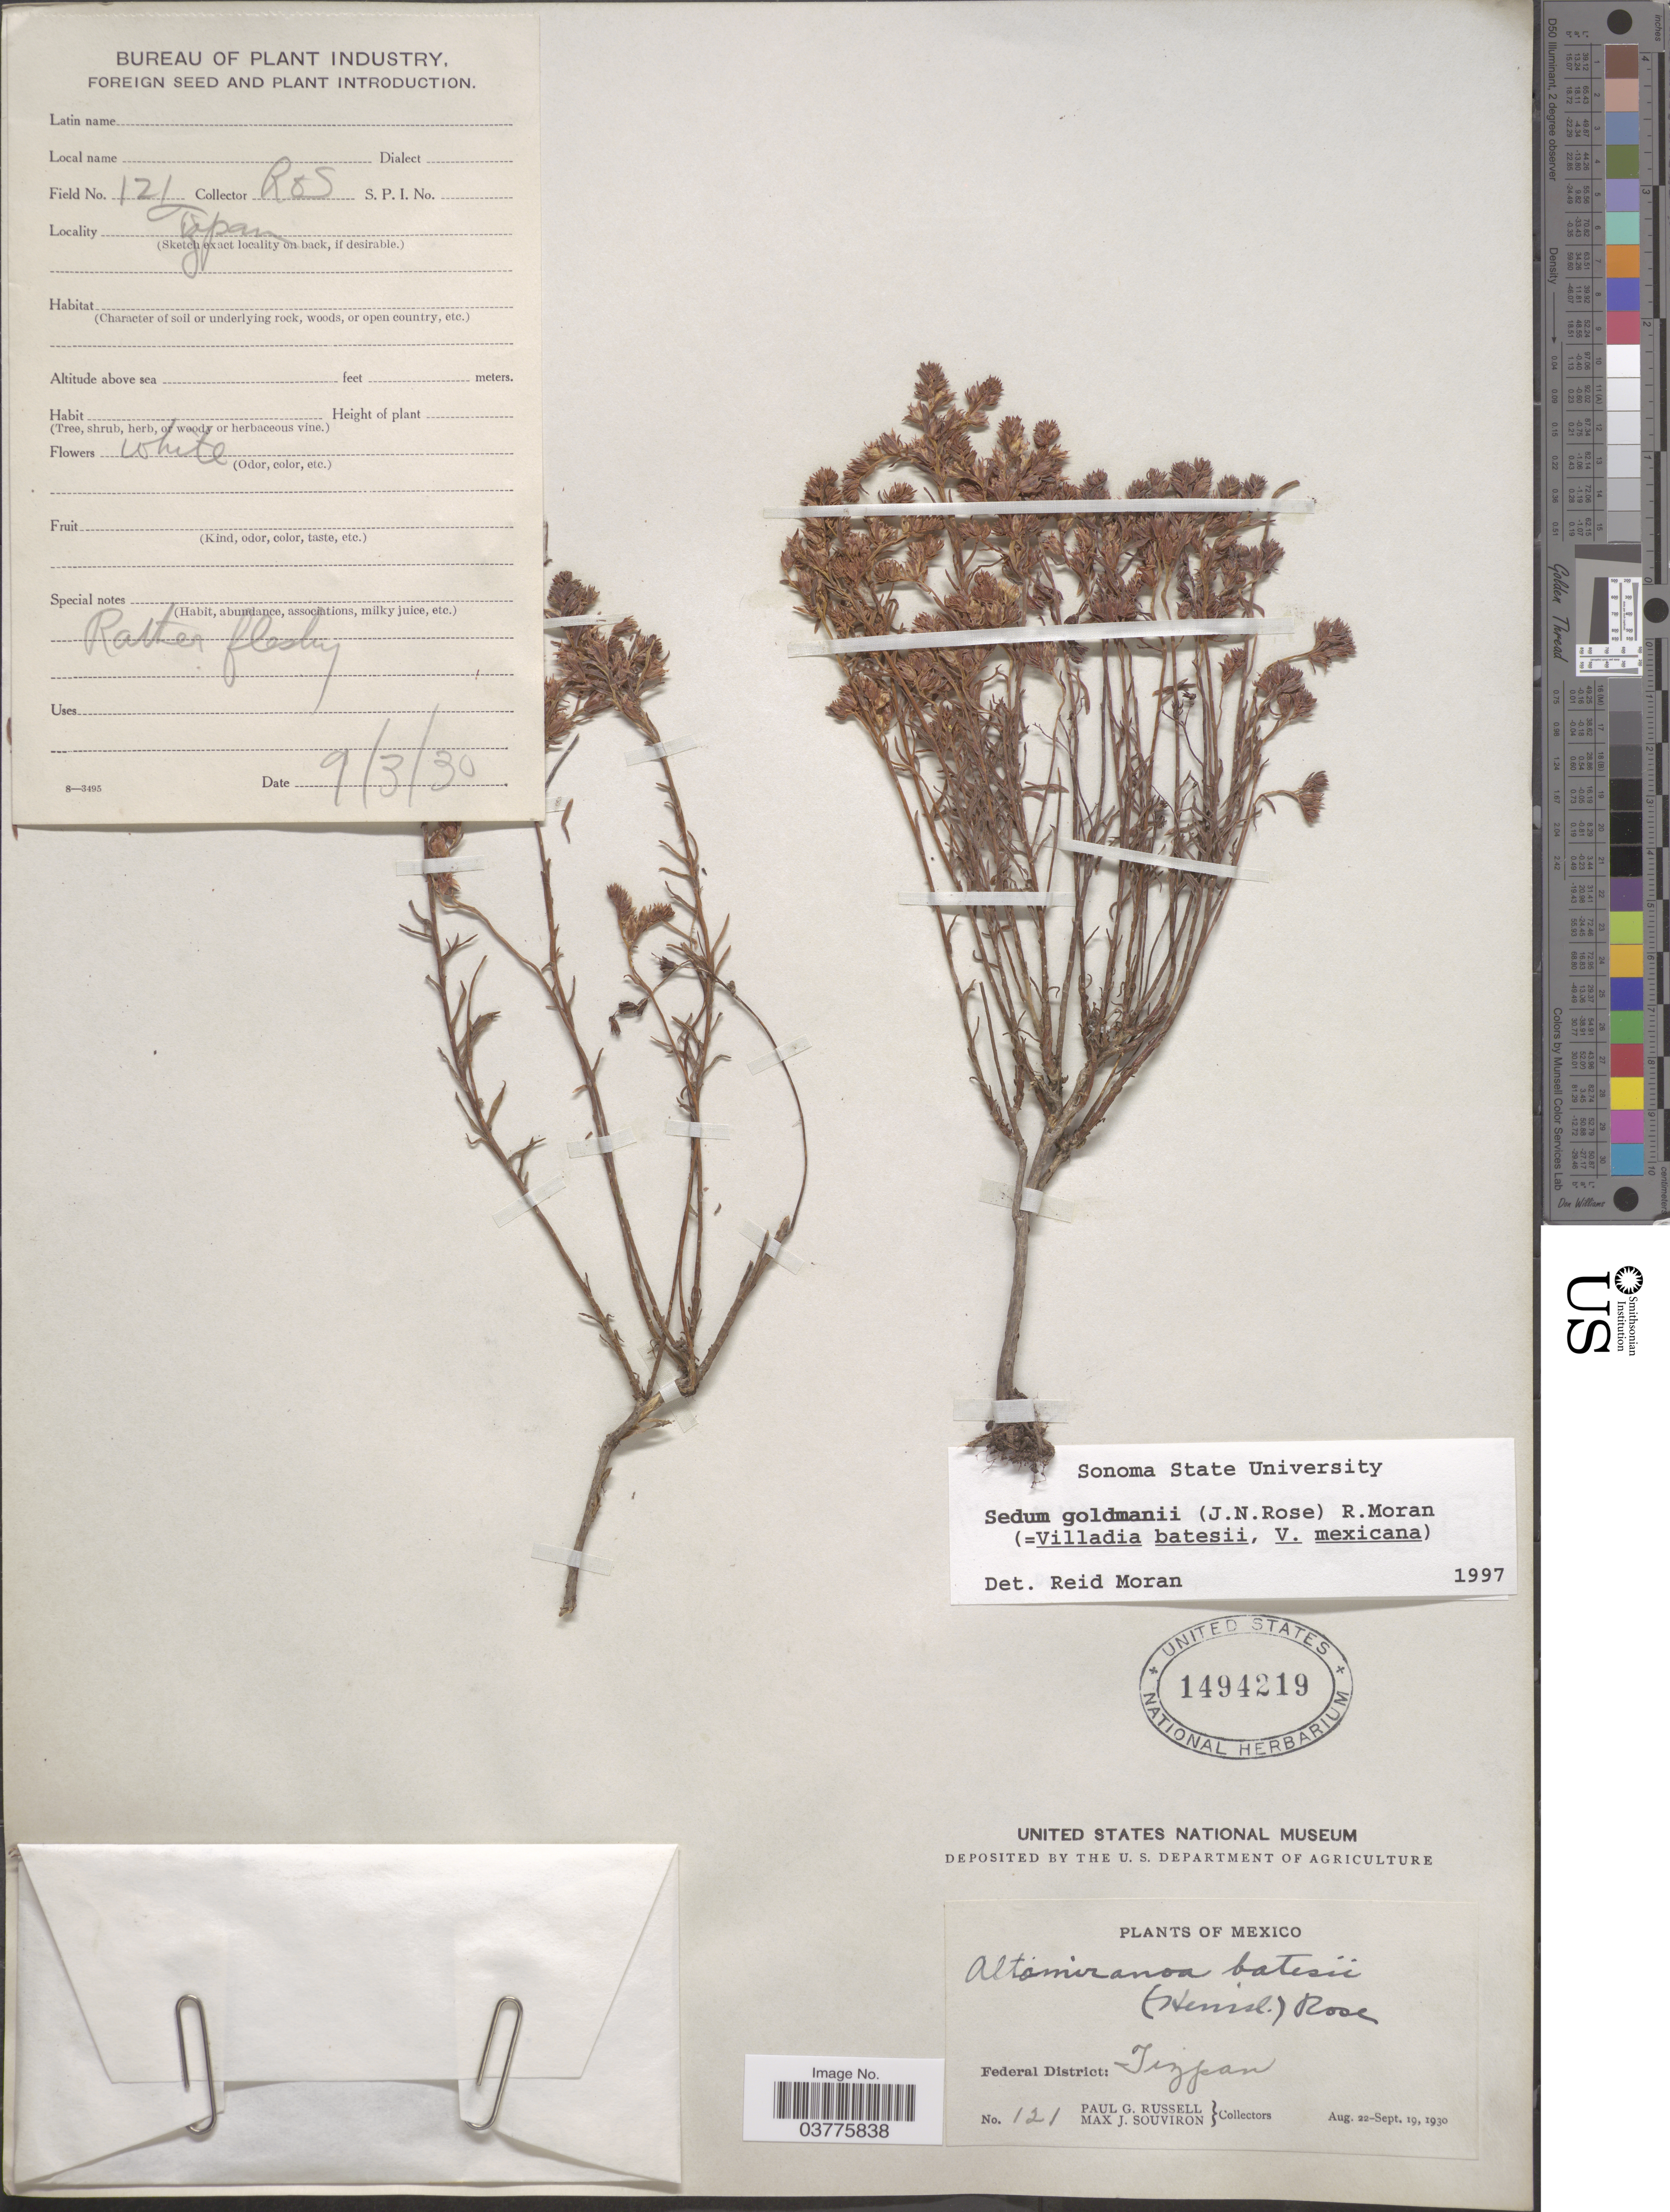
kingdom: Plantae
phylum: Tracheophyta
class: Magnoliopsida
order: Saxifragales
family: Crassulaceae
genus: Sedum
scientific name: Sedum goldmanii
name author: (Rose) Moran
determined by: Moran, R. V.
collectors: P. G. Russell & M. J. Souviron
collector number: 121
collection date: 1930-09-03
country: Mexico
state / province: Distrito Federal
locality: Federal District: Tingpan*.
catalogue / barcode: US 1494219